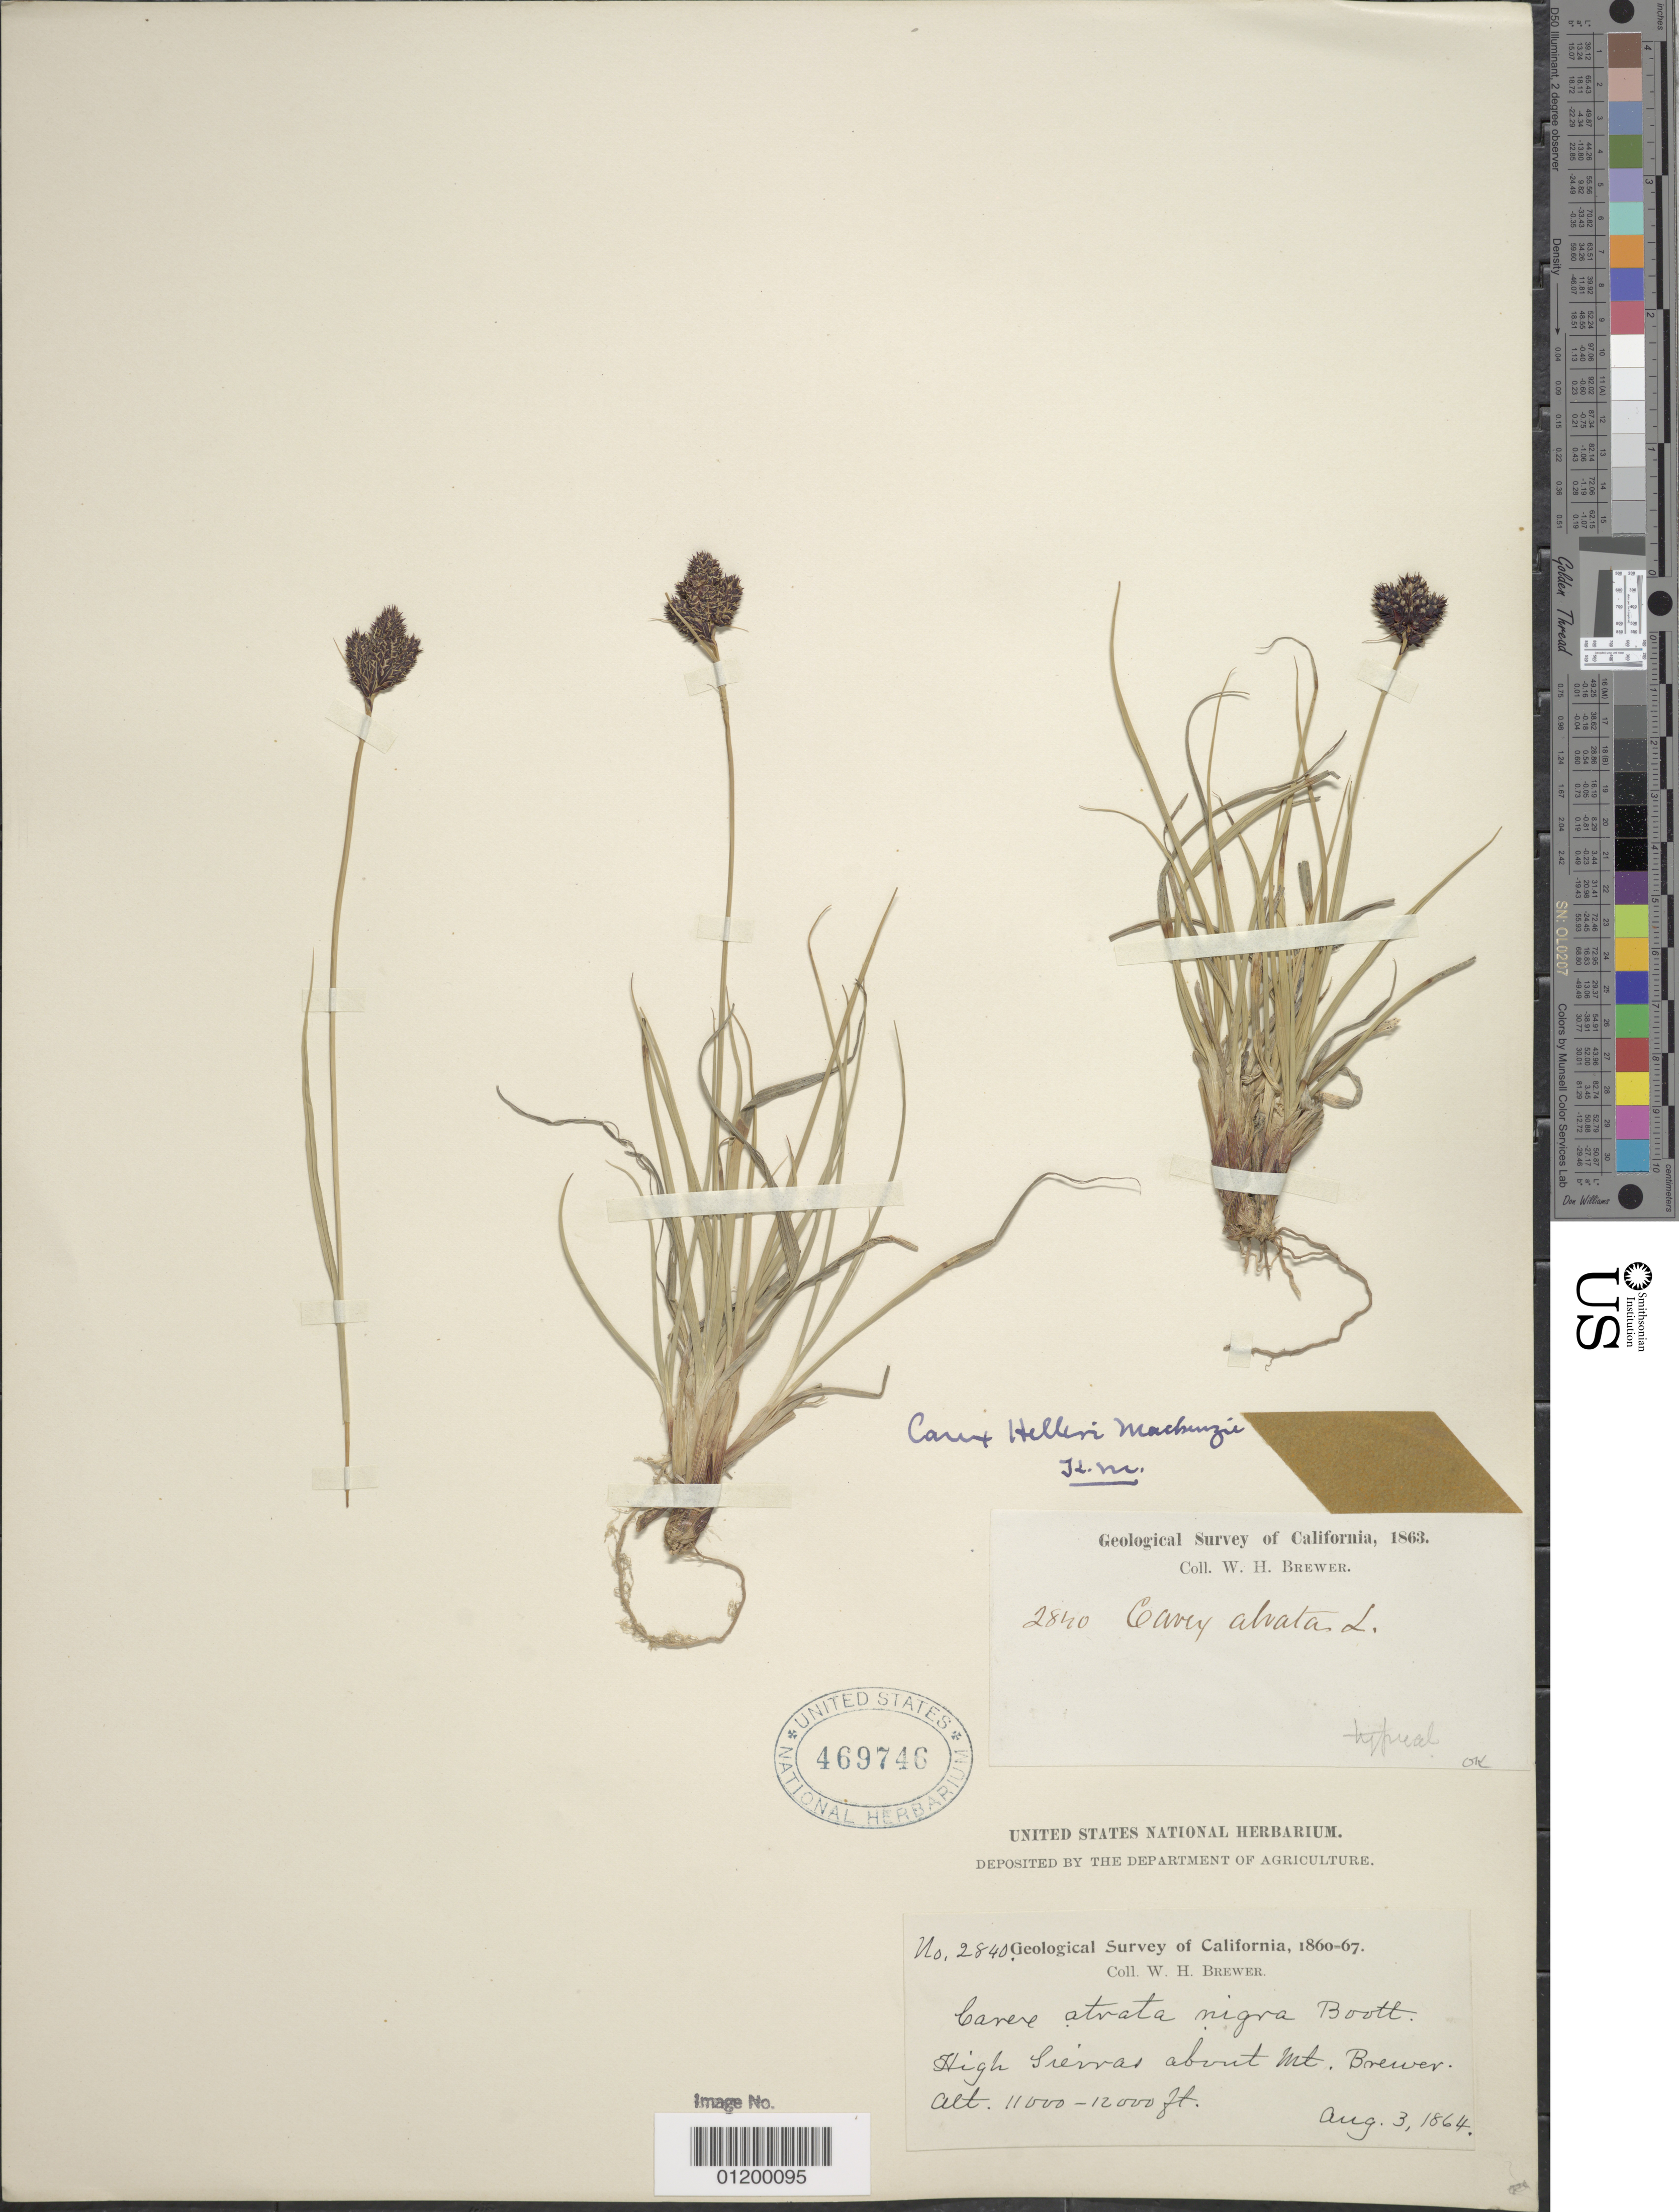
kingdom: Plantae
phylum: Tracheophyta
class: Liliopsida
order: Poales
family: Cyperaceae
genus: Carex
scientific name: Carex helleri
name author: Mack.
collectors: W. H. Brewer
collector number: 2840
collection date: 1864-08-03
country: United States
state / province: California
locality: High Sierras, about Mt. Brewer.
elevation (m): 3353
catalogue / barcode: US 469746